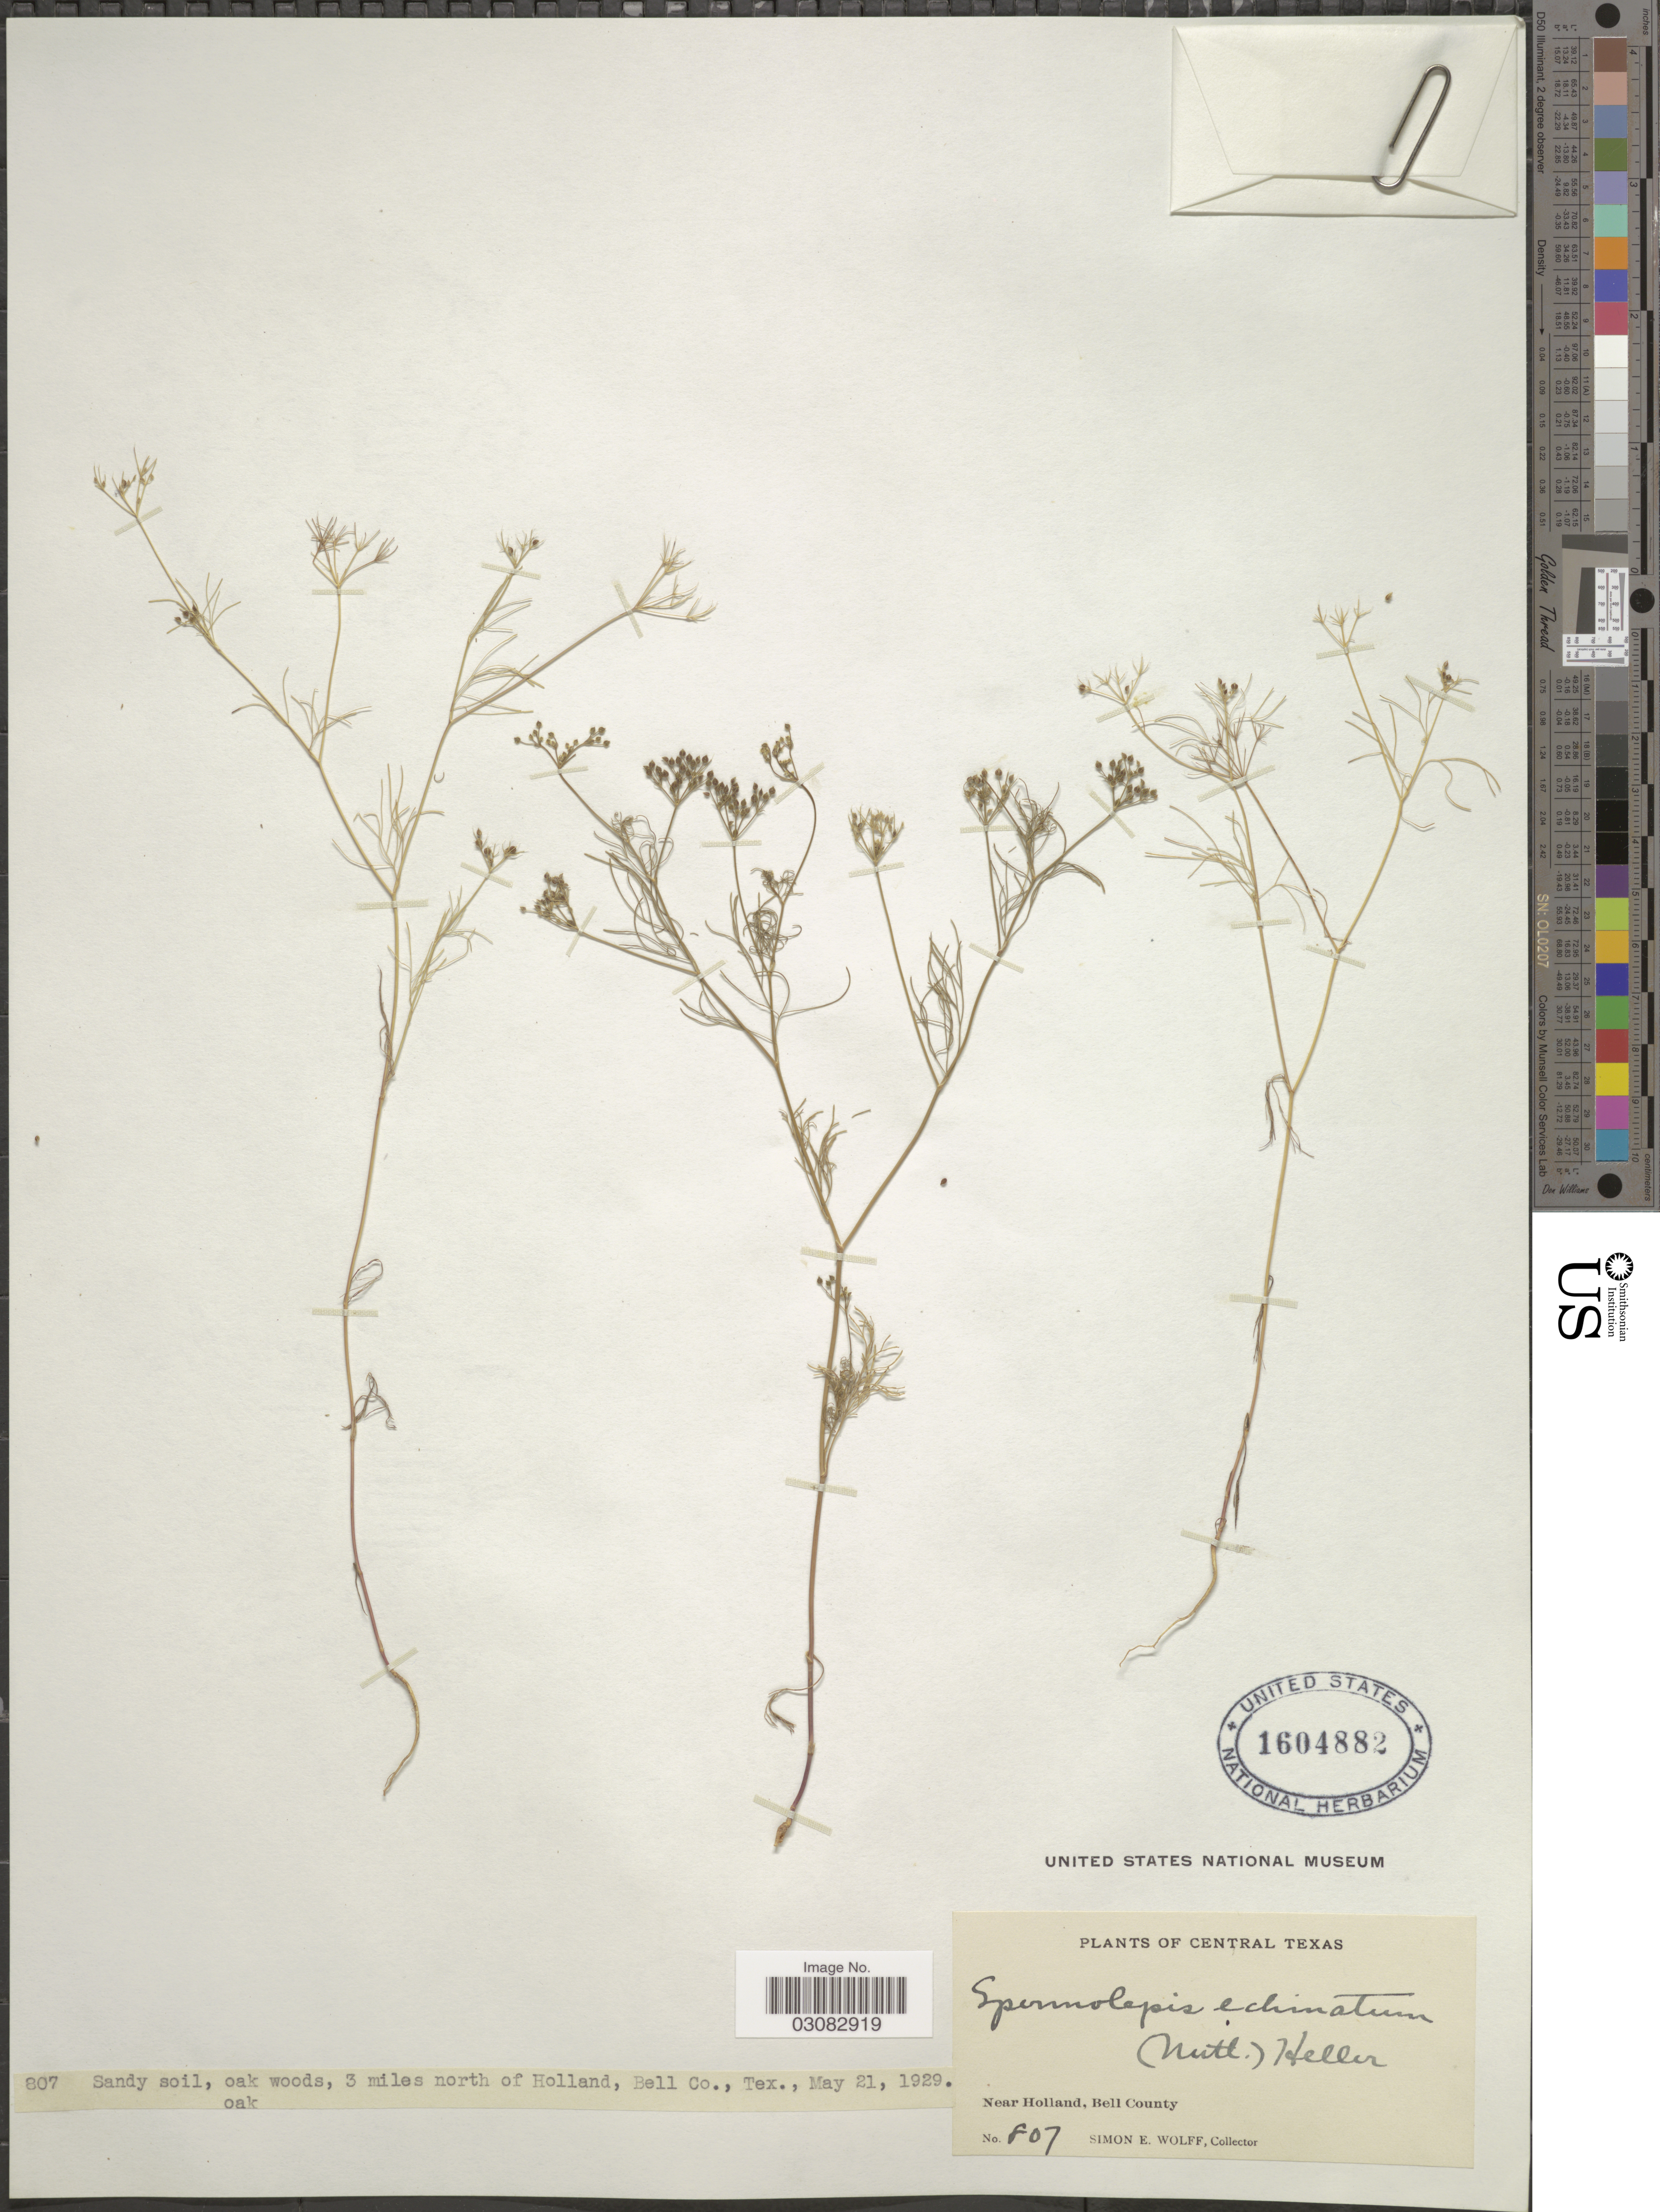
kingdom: Plantae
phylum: Tracheophyta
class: Magnoliopsida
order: Apiales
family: Apiaceae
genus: Spermolepis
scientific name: Spermolepis echinata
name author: (Nutt. ex DC.) A. Heller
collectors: S. E. Wolff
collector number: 807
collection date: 1929-05-21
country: United States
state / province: Texas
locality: Central Texas, 3 miles north of Holland, Bell Co.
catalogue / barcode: US 1604882